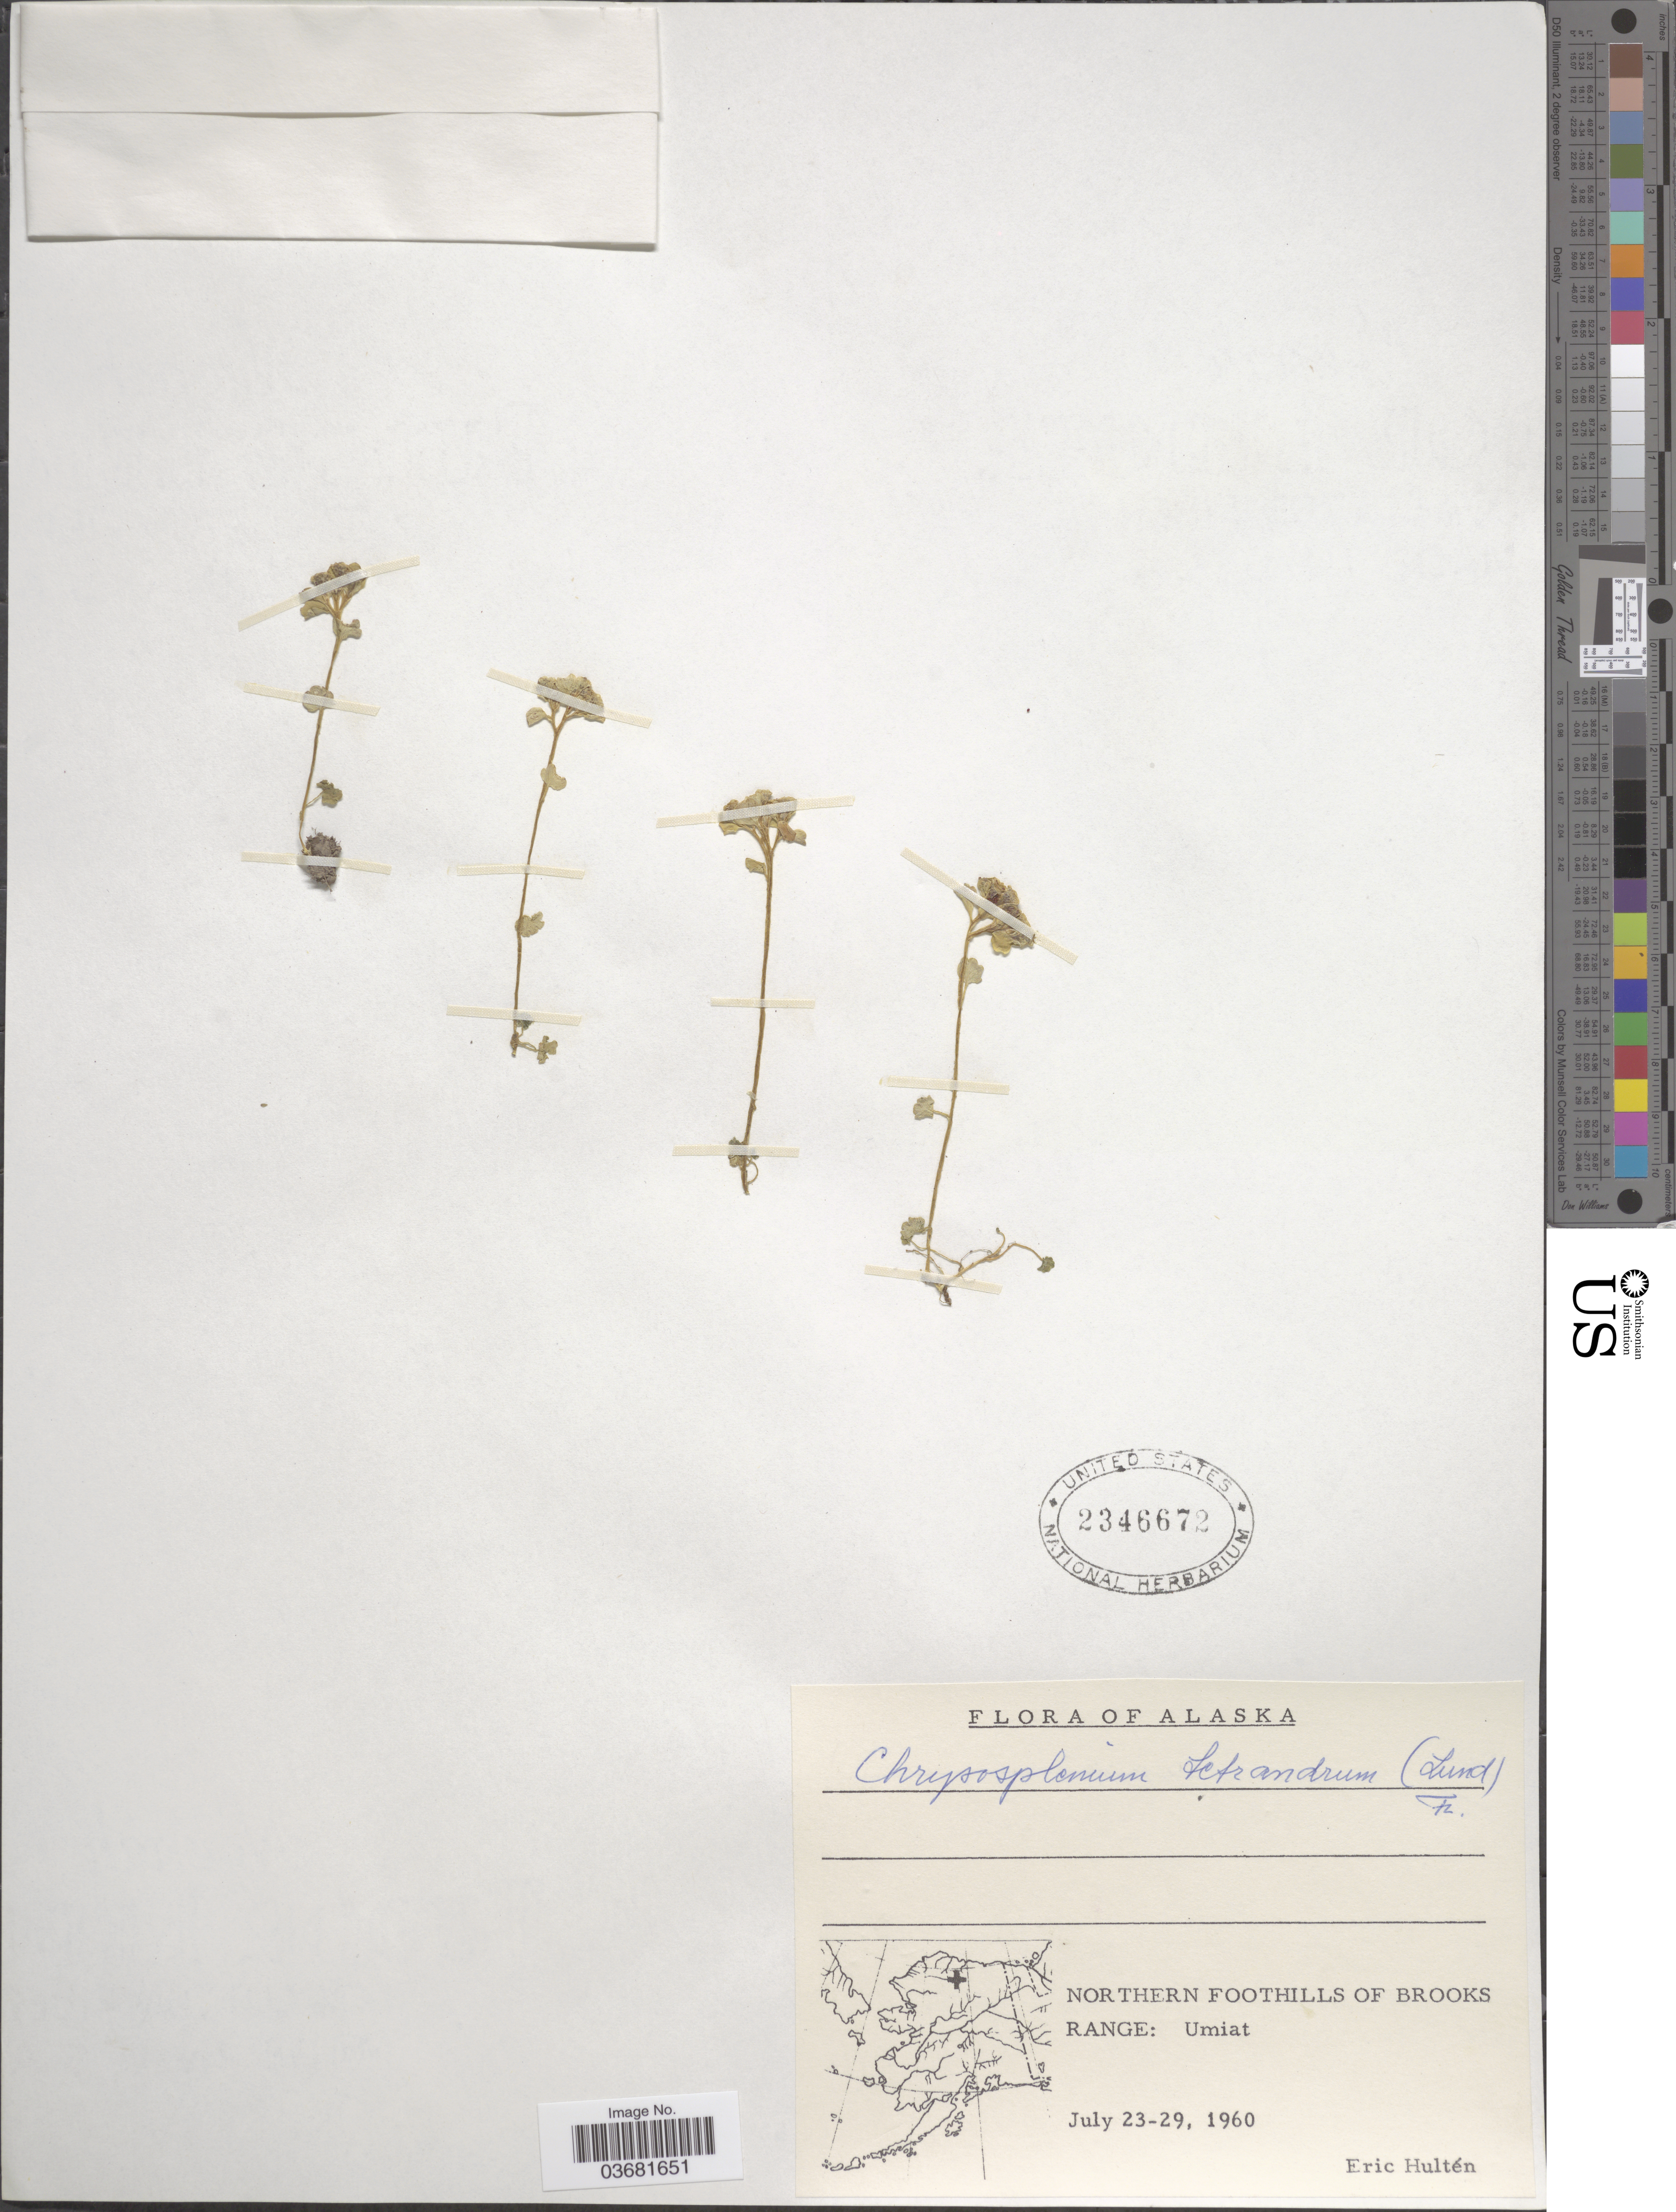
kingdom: Plantae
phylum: Tracheophyta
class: Magnoliopsida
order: Saxifragales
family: Saxifragaceae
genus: Chrysosplenium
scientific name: Chrysosplenium tetrandrum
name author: (N. Lund) Th. Fr.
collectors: E. G. Hultén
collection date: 1960-07-23/1960-07-29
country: United States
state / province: Alaska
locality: Northern Foothills of Brooks Range: Umiat.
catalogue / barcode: US 2346672